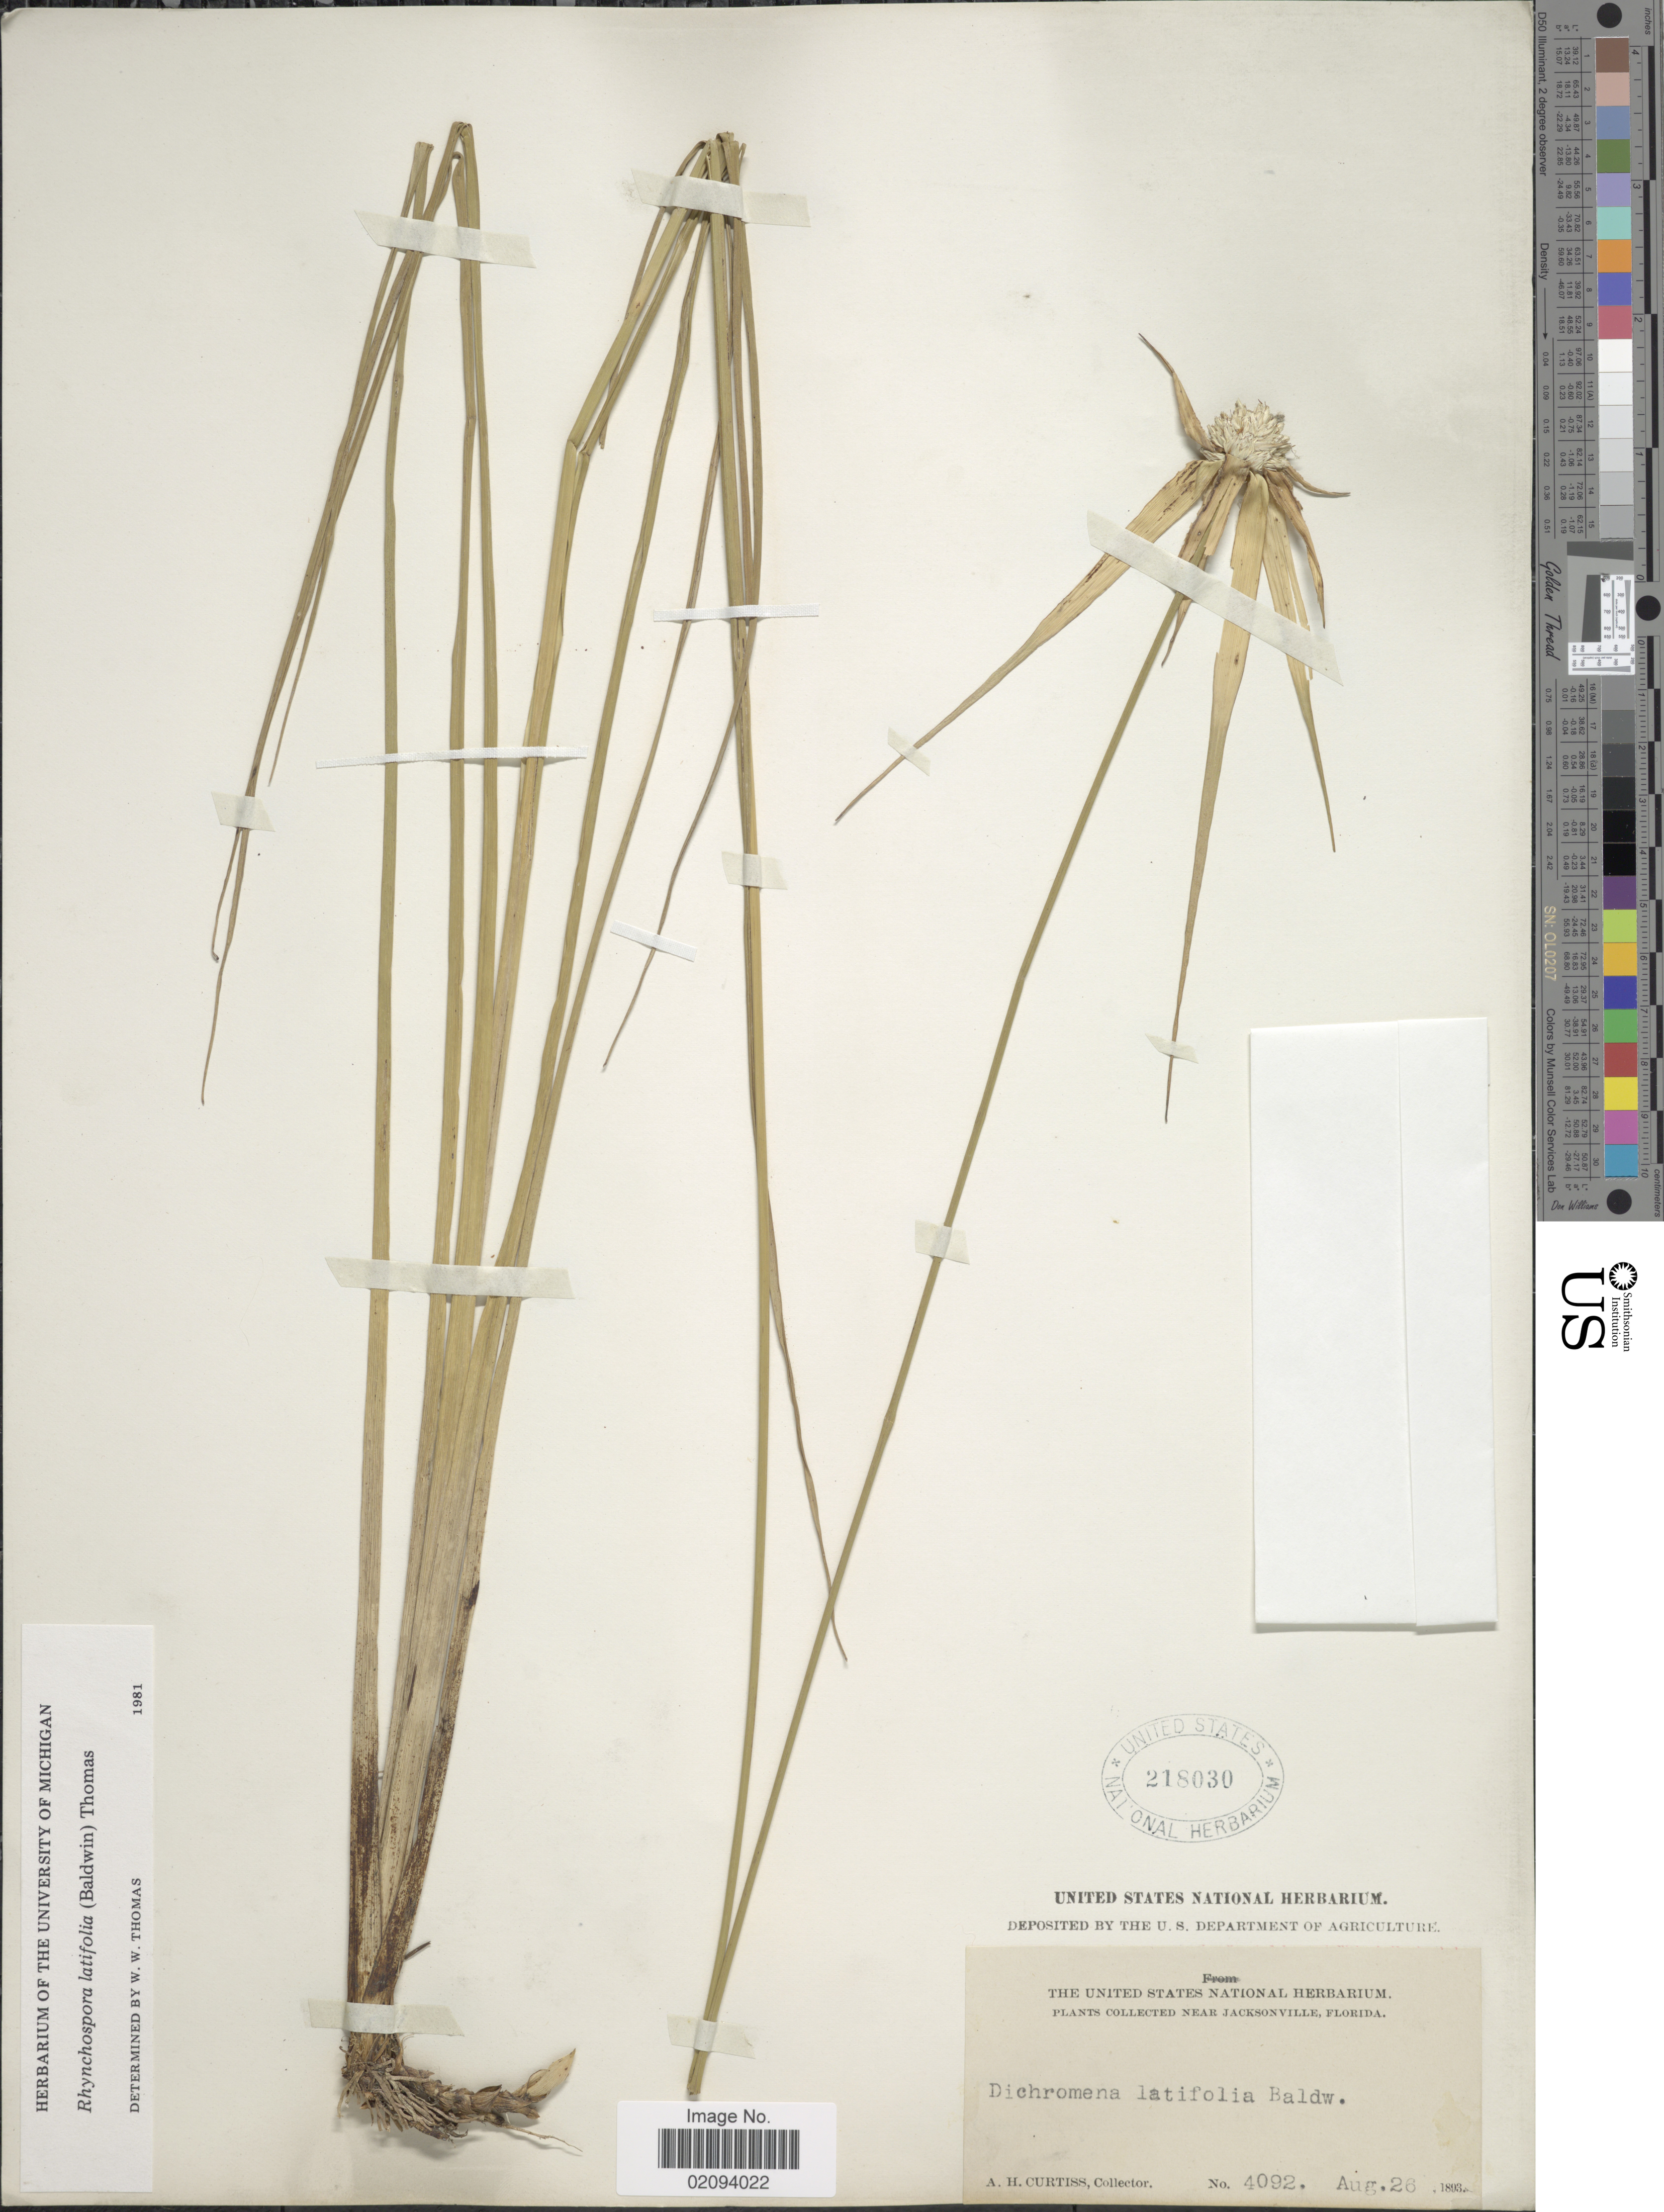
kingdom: Plantae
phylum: Tracheophyta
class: Liliopsida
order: Poales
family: Cyperaceae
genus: Rhynchospora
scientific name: Rhynchospora latifolia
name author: (Baldwin ex Elliott) W.W. Thomas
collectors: A. H. Curtiss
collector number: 4092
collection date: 1893-08-26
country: United States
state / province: Florida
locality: Near Jacksonville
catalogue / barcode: US 218030